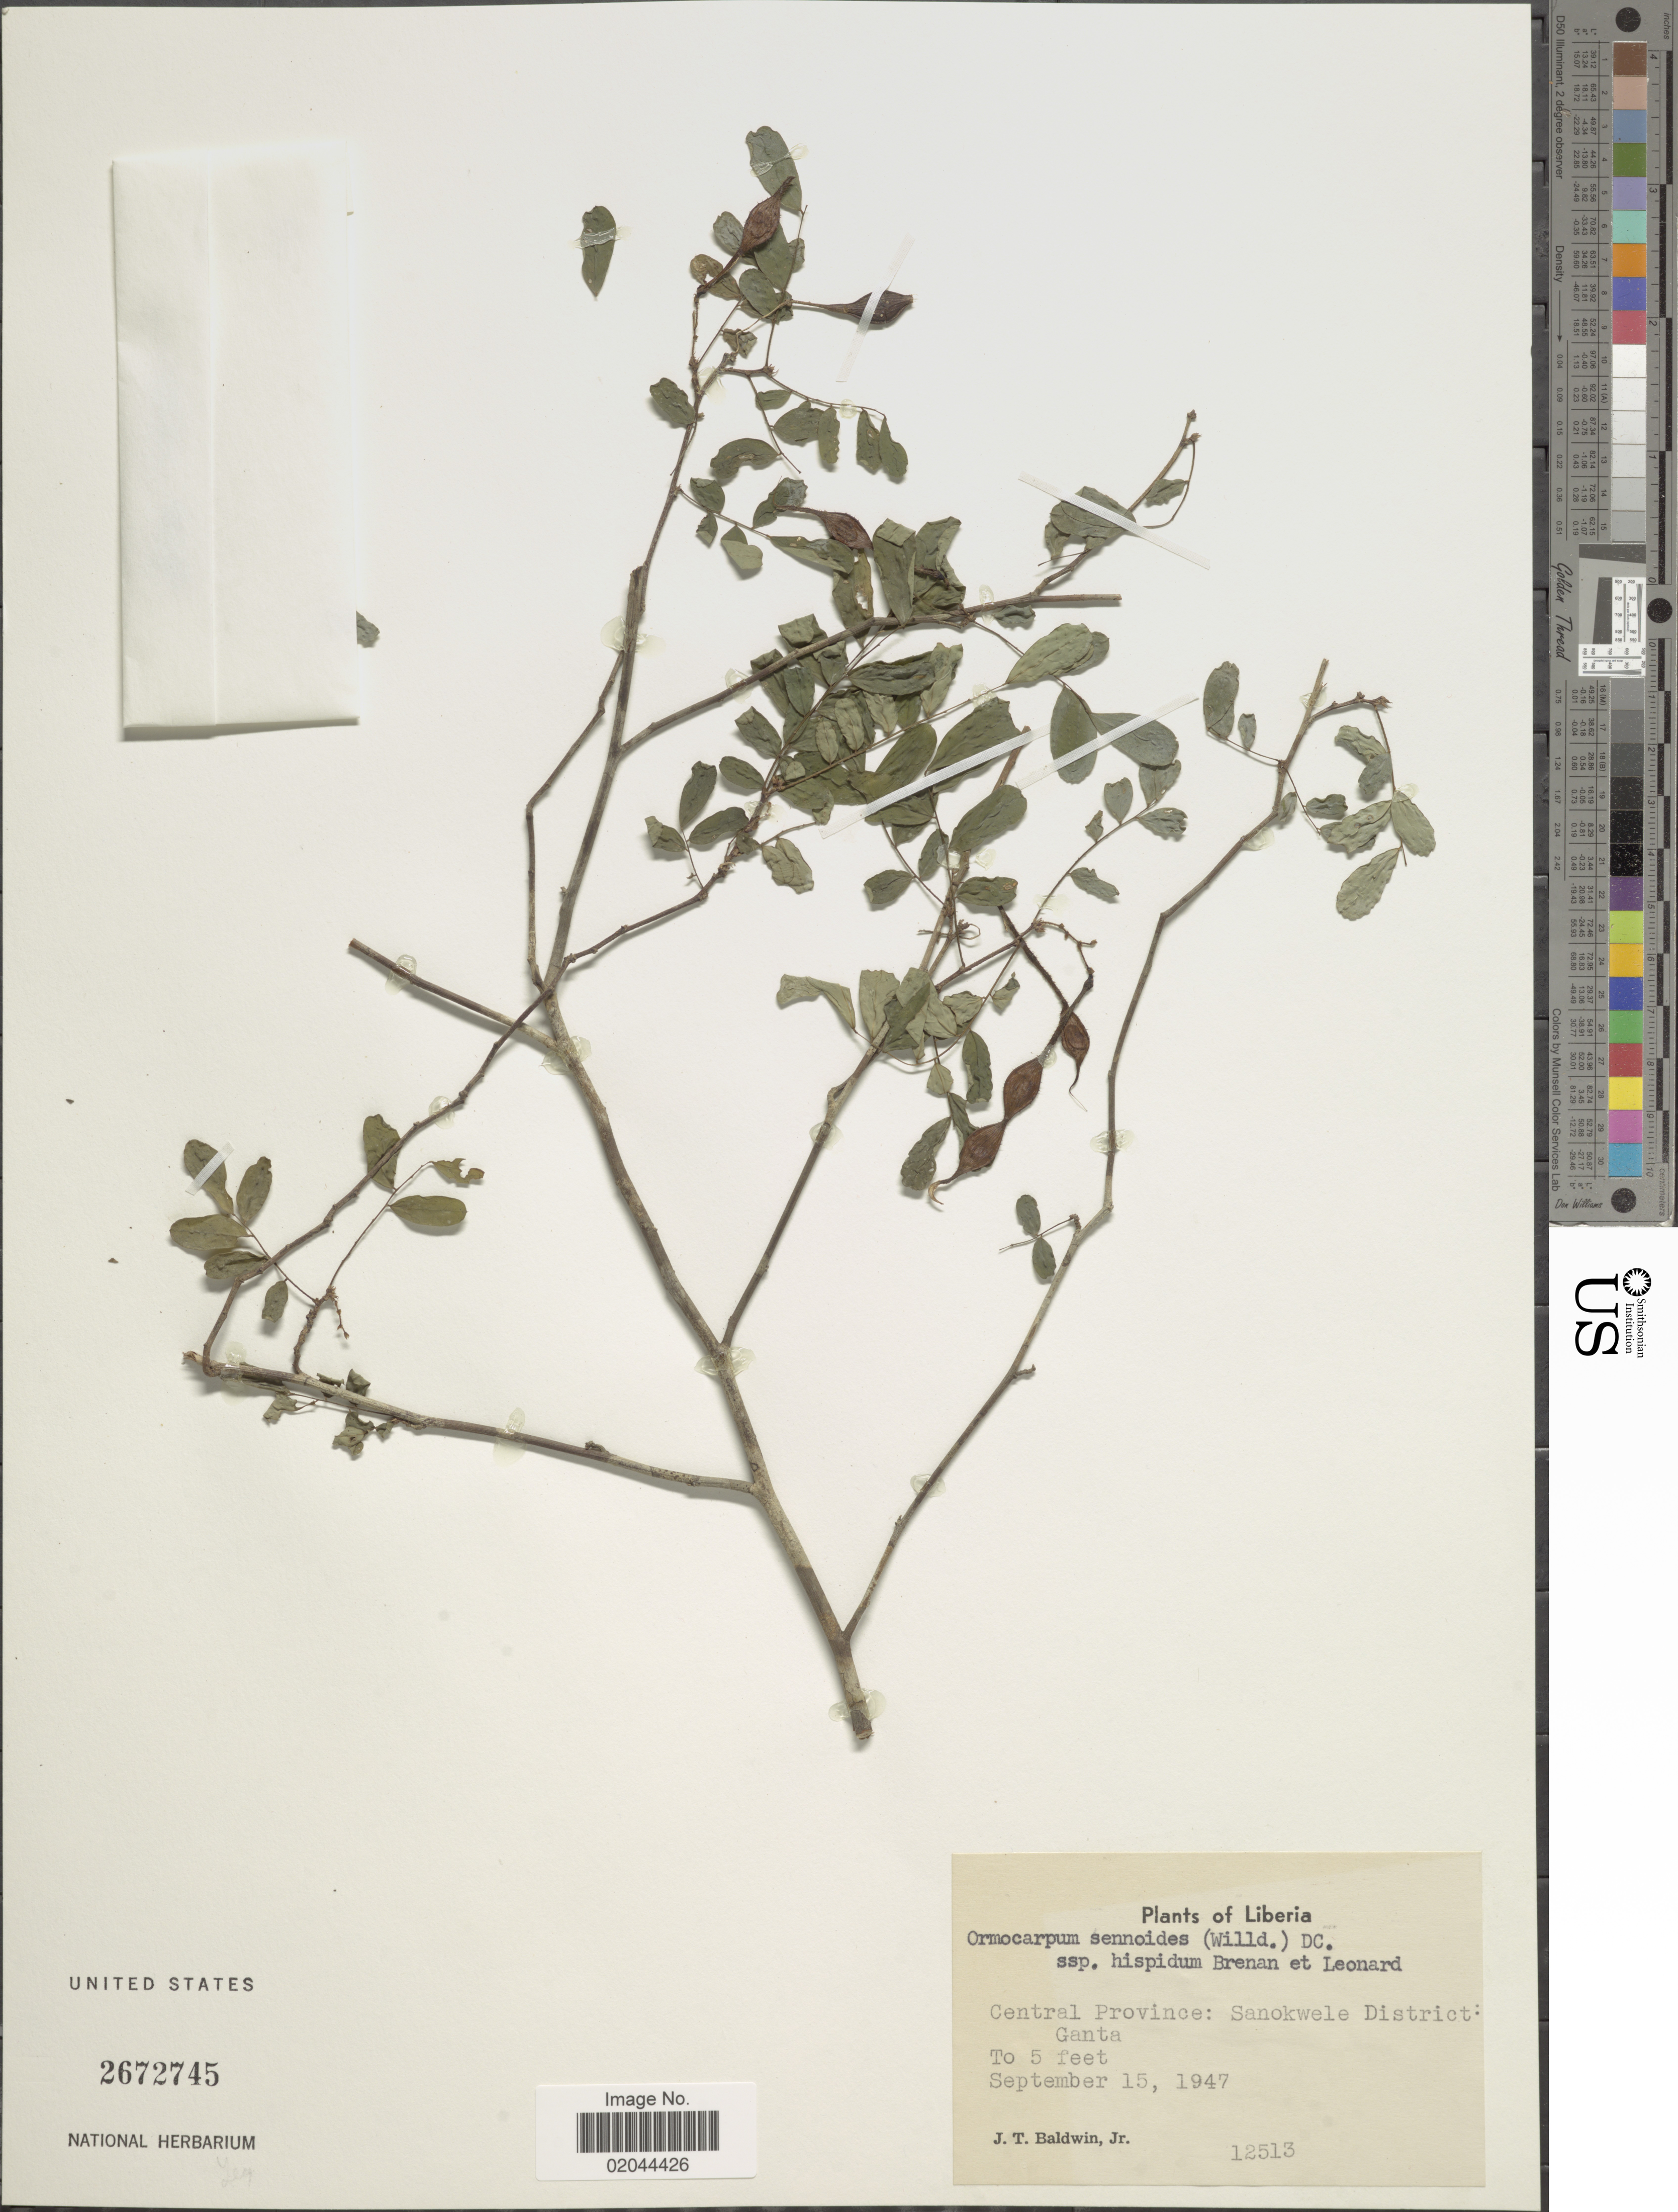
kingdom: Plantae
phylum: Tracheophyta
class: Magnoliopsida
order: Fabales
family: Fabaceae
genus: Ormocarpum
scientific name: Ormocarpum sennoides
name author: (Willd.) DC.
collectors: J. T. Baldwin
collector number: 12513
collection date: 1947-09-15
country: Liberia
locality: Central Province: Sanokwele District, Ganta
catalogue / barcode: US 2672745